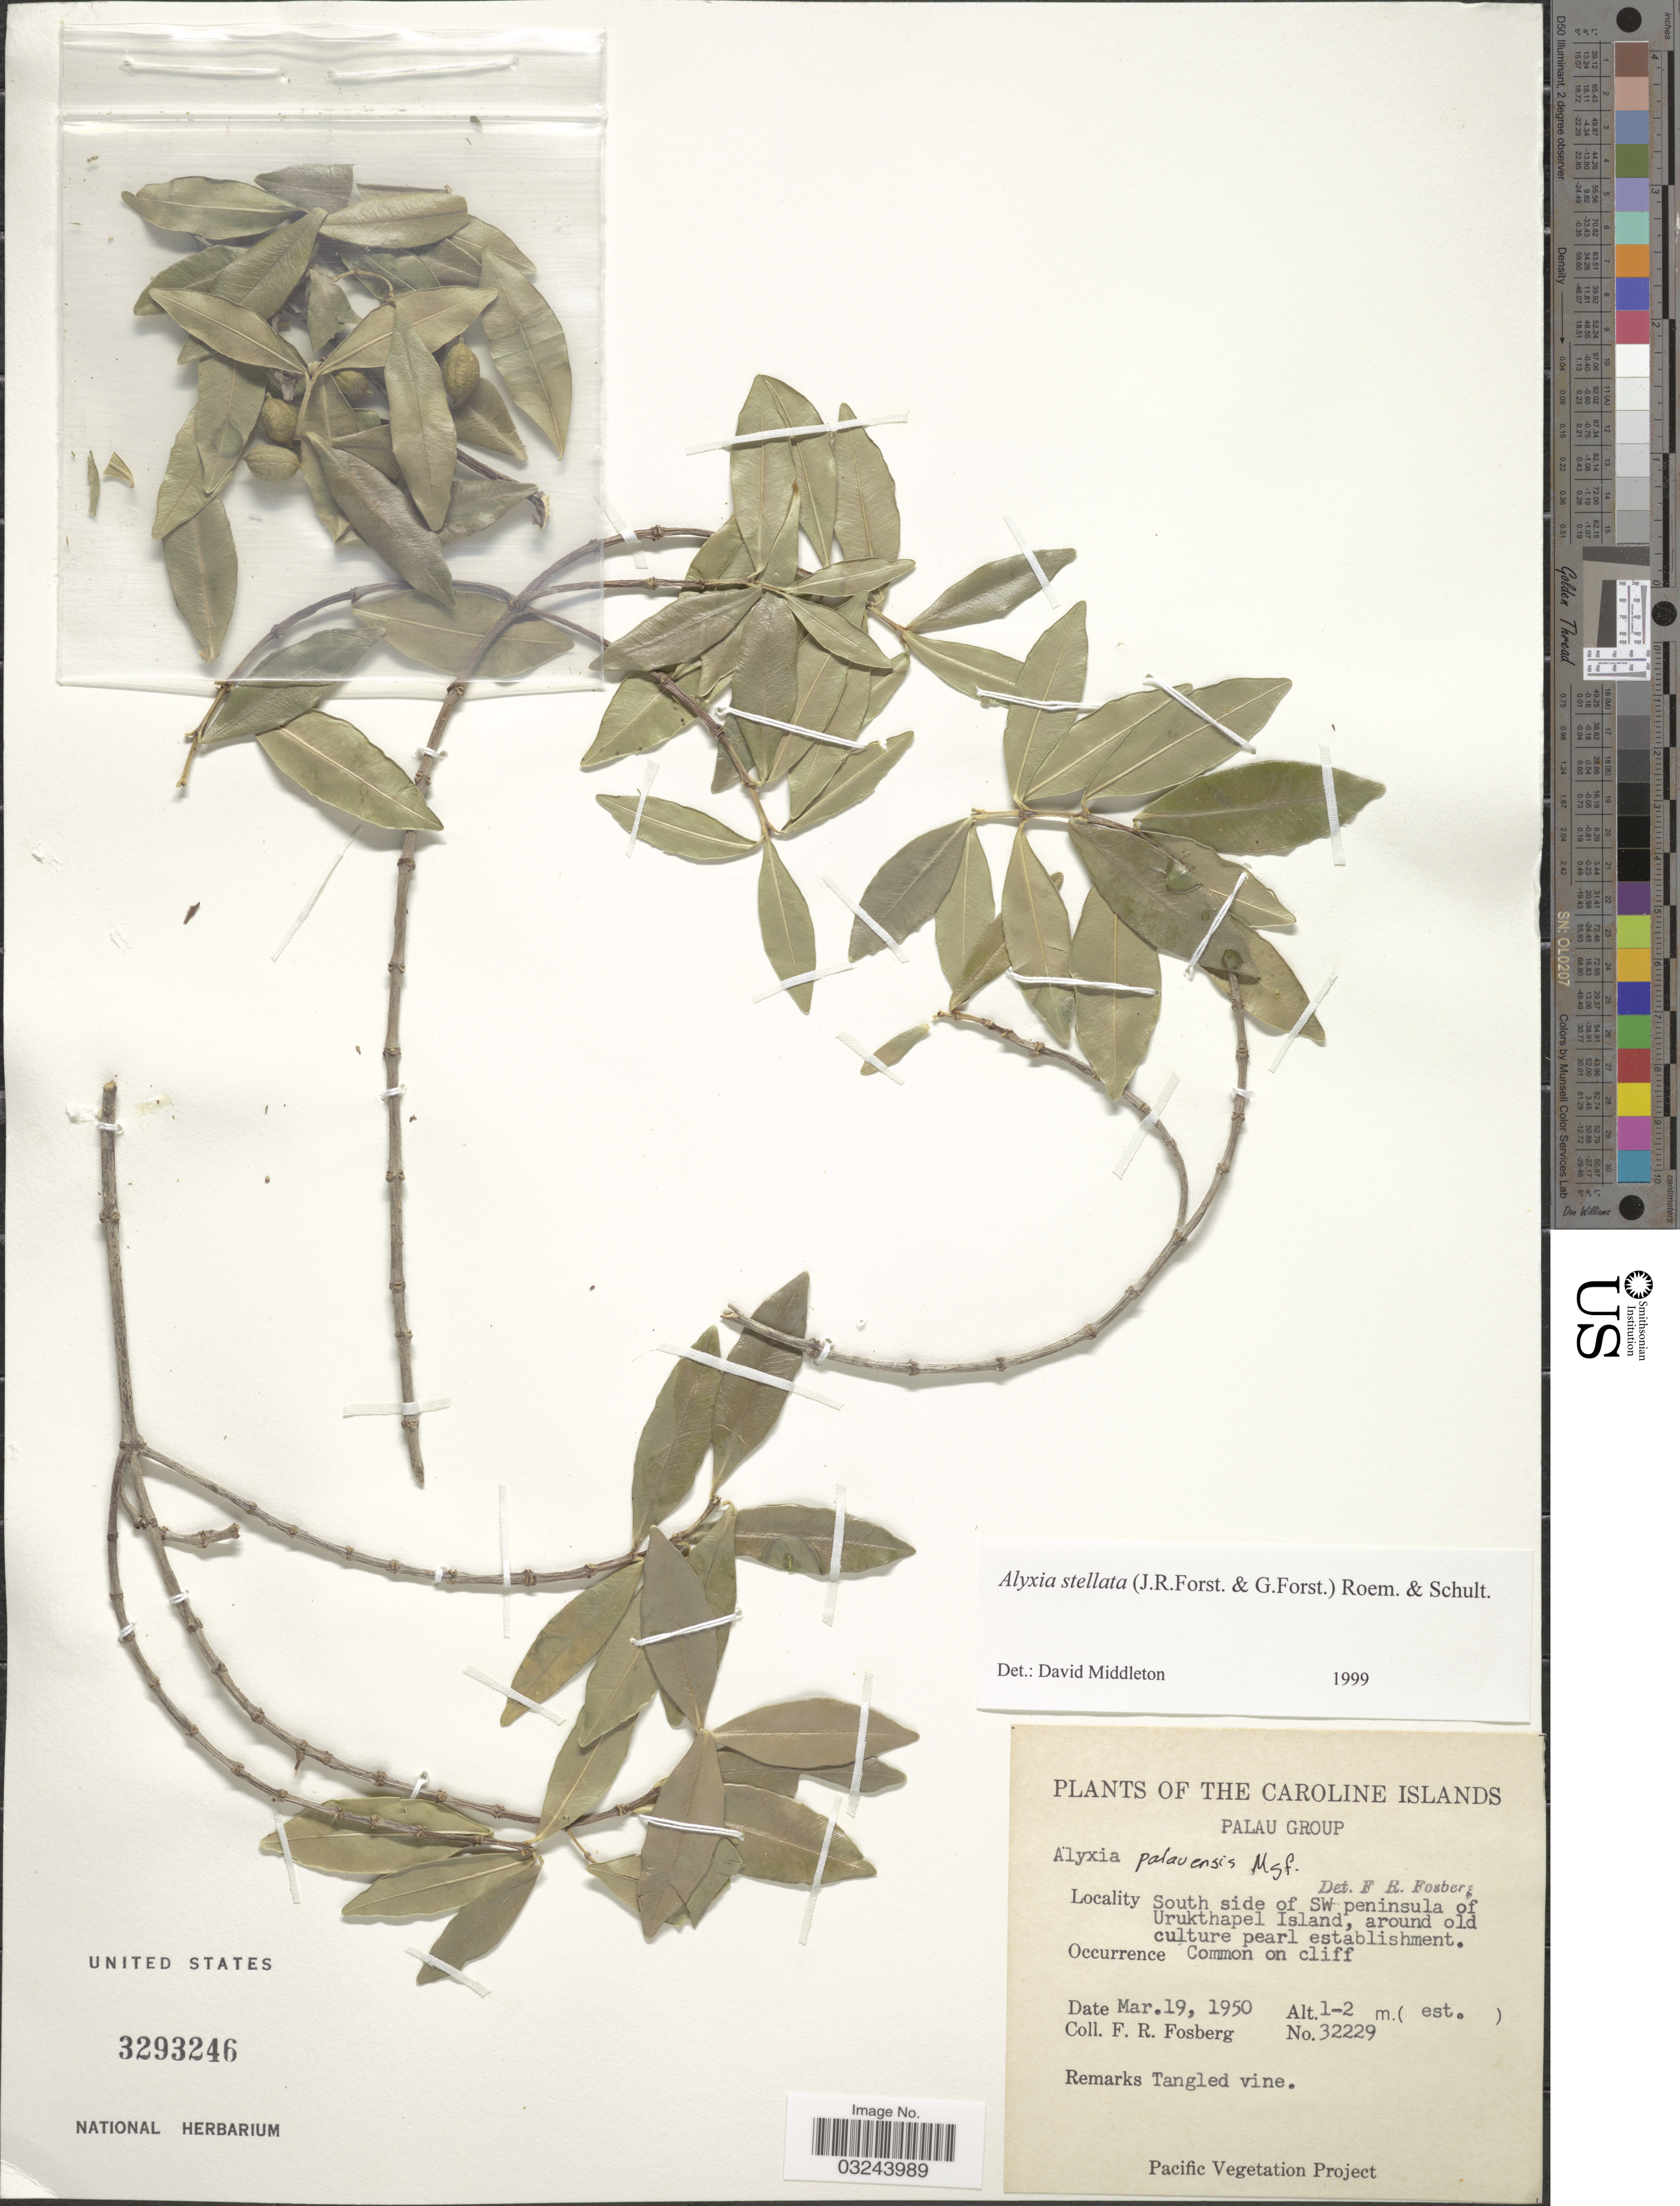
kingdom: Plantae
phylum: Tracheophyta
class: Magnoliopsida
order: Gentianales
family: Apocynaceae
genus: Alyxia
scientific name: Alyxia stellata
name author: (J.R. Forst. & G. Forst.) Roem. & Schult.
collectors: F. R. Fosberg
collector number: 32229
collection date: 1950-03-19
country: Palau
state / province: Koror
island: Ngeruktabel [Urukthapel]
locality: Caroline Islands. Palau Group. South side of SW-peninsula of Urukthapel Island, around old culture pearl establishment.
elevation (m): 1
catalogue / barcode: US 3293246